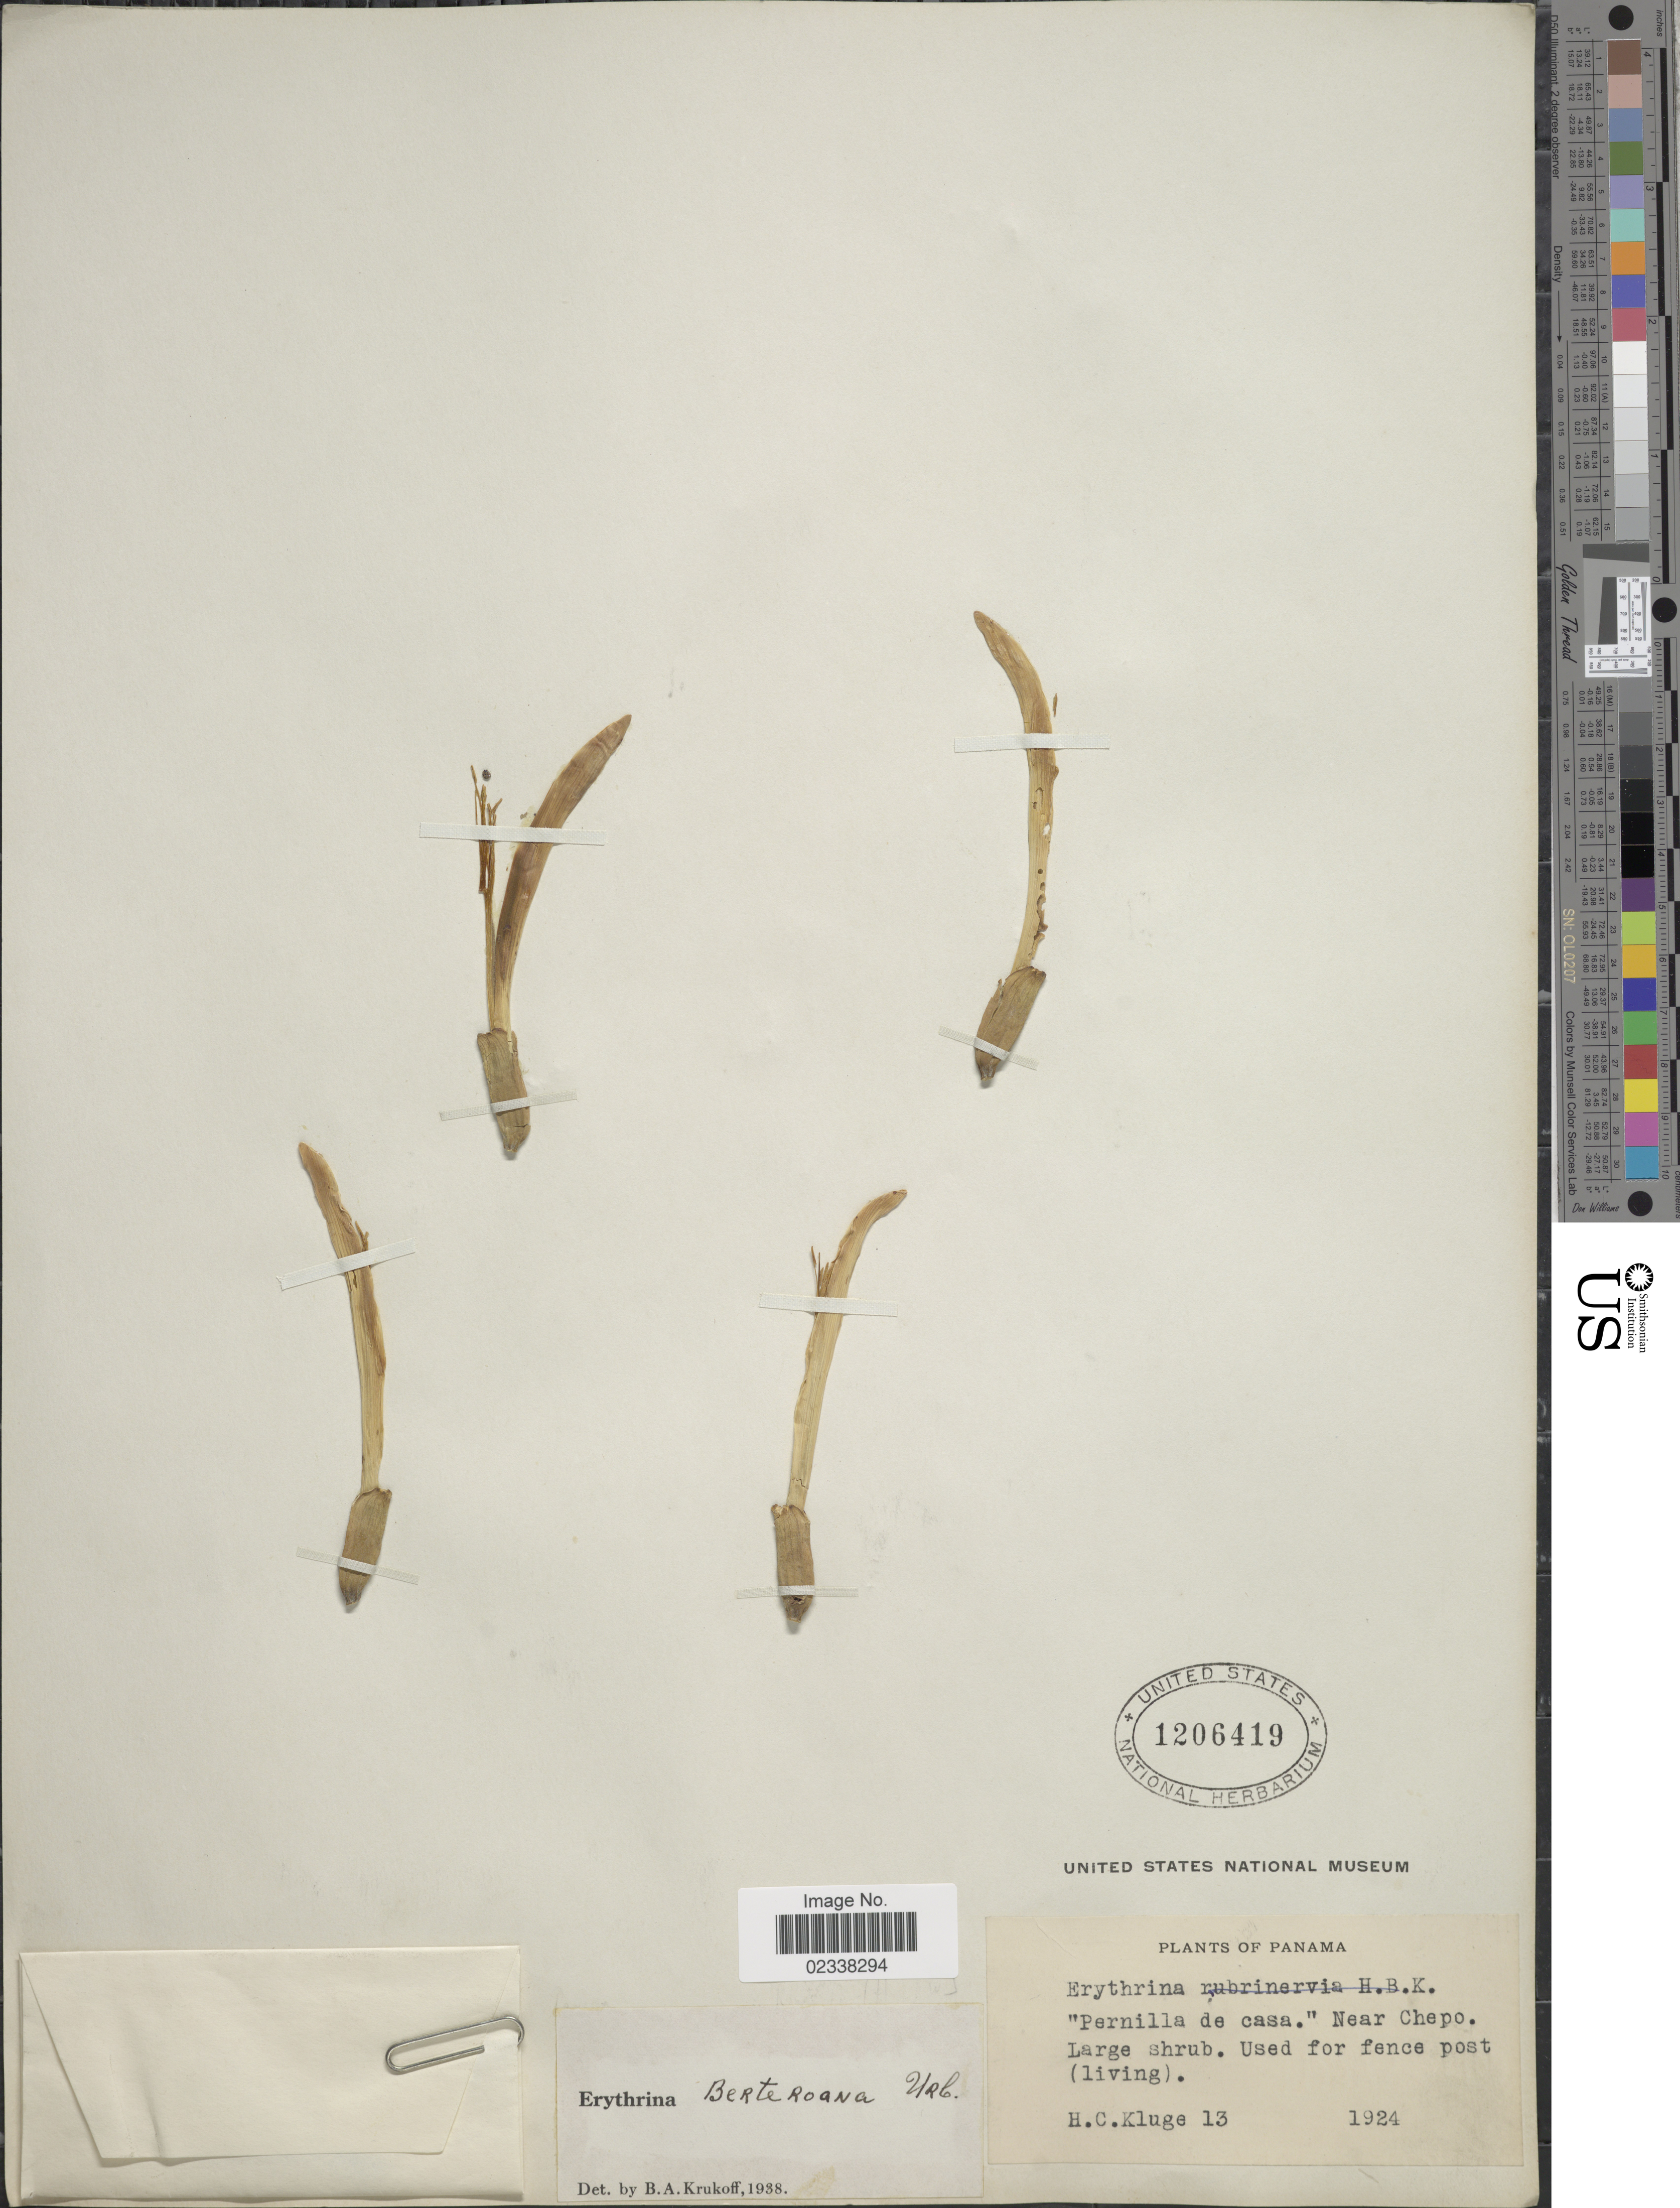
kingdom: Plantae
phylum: Tracheophyta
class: Magnoliopsida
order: Fabales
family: Fabaceae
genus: Erythrina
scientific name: Erythrina berteroana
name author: Urb.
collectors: H. C. Kluge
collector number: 13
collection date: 1924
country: Panama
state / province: Panamá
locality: Near Chepo.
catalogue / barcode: US 1206419